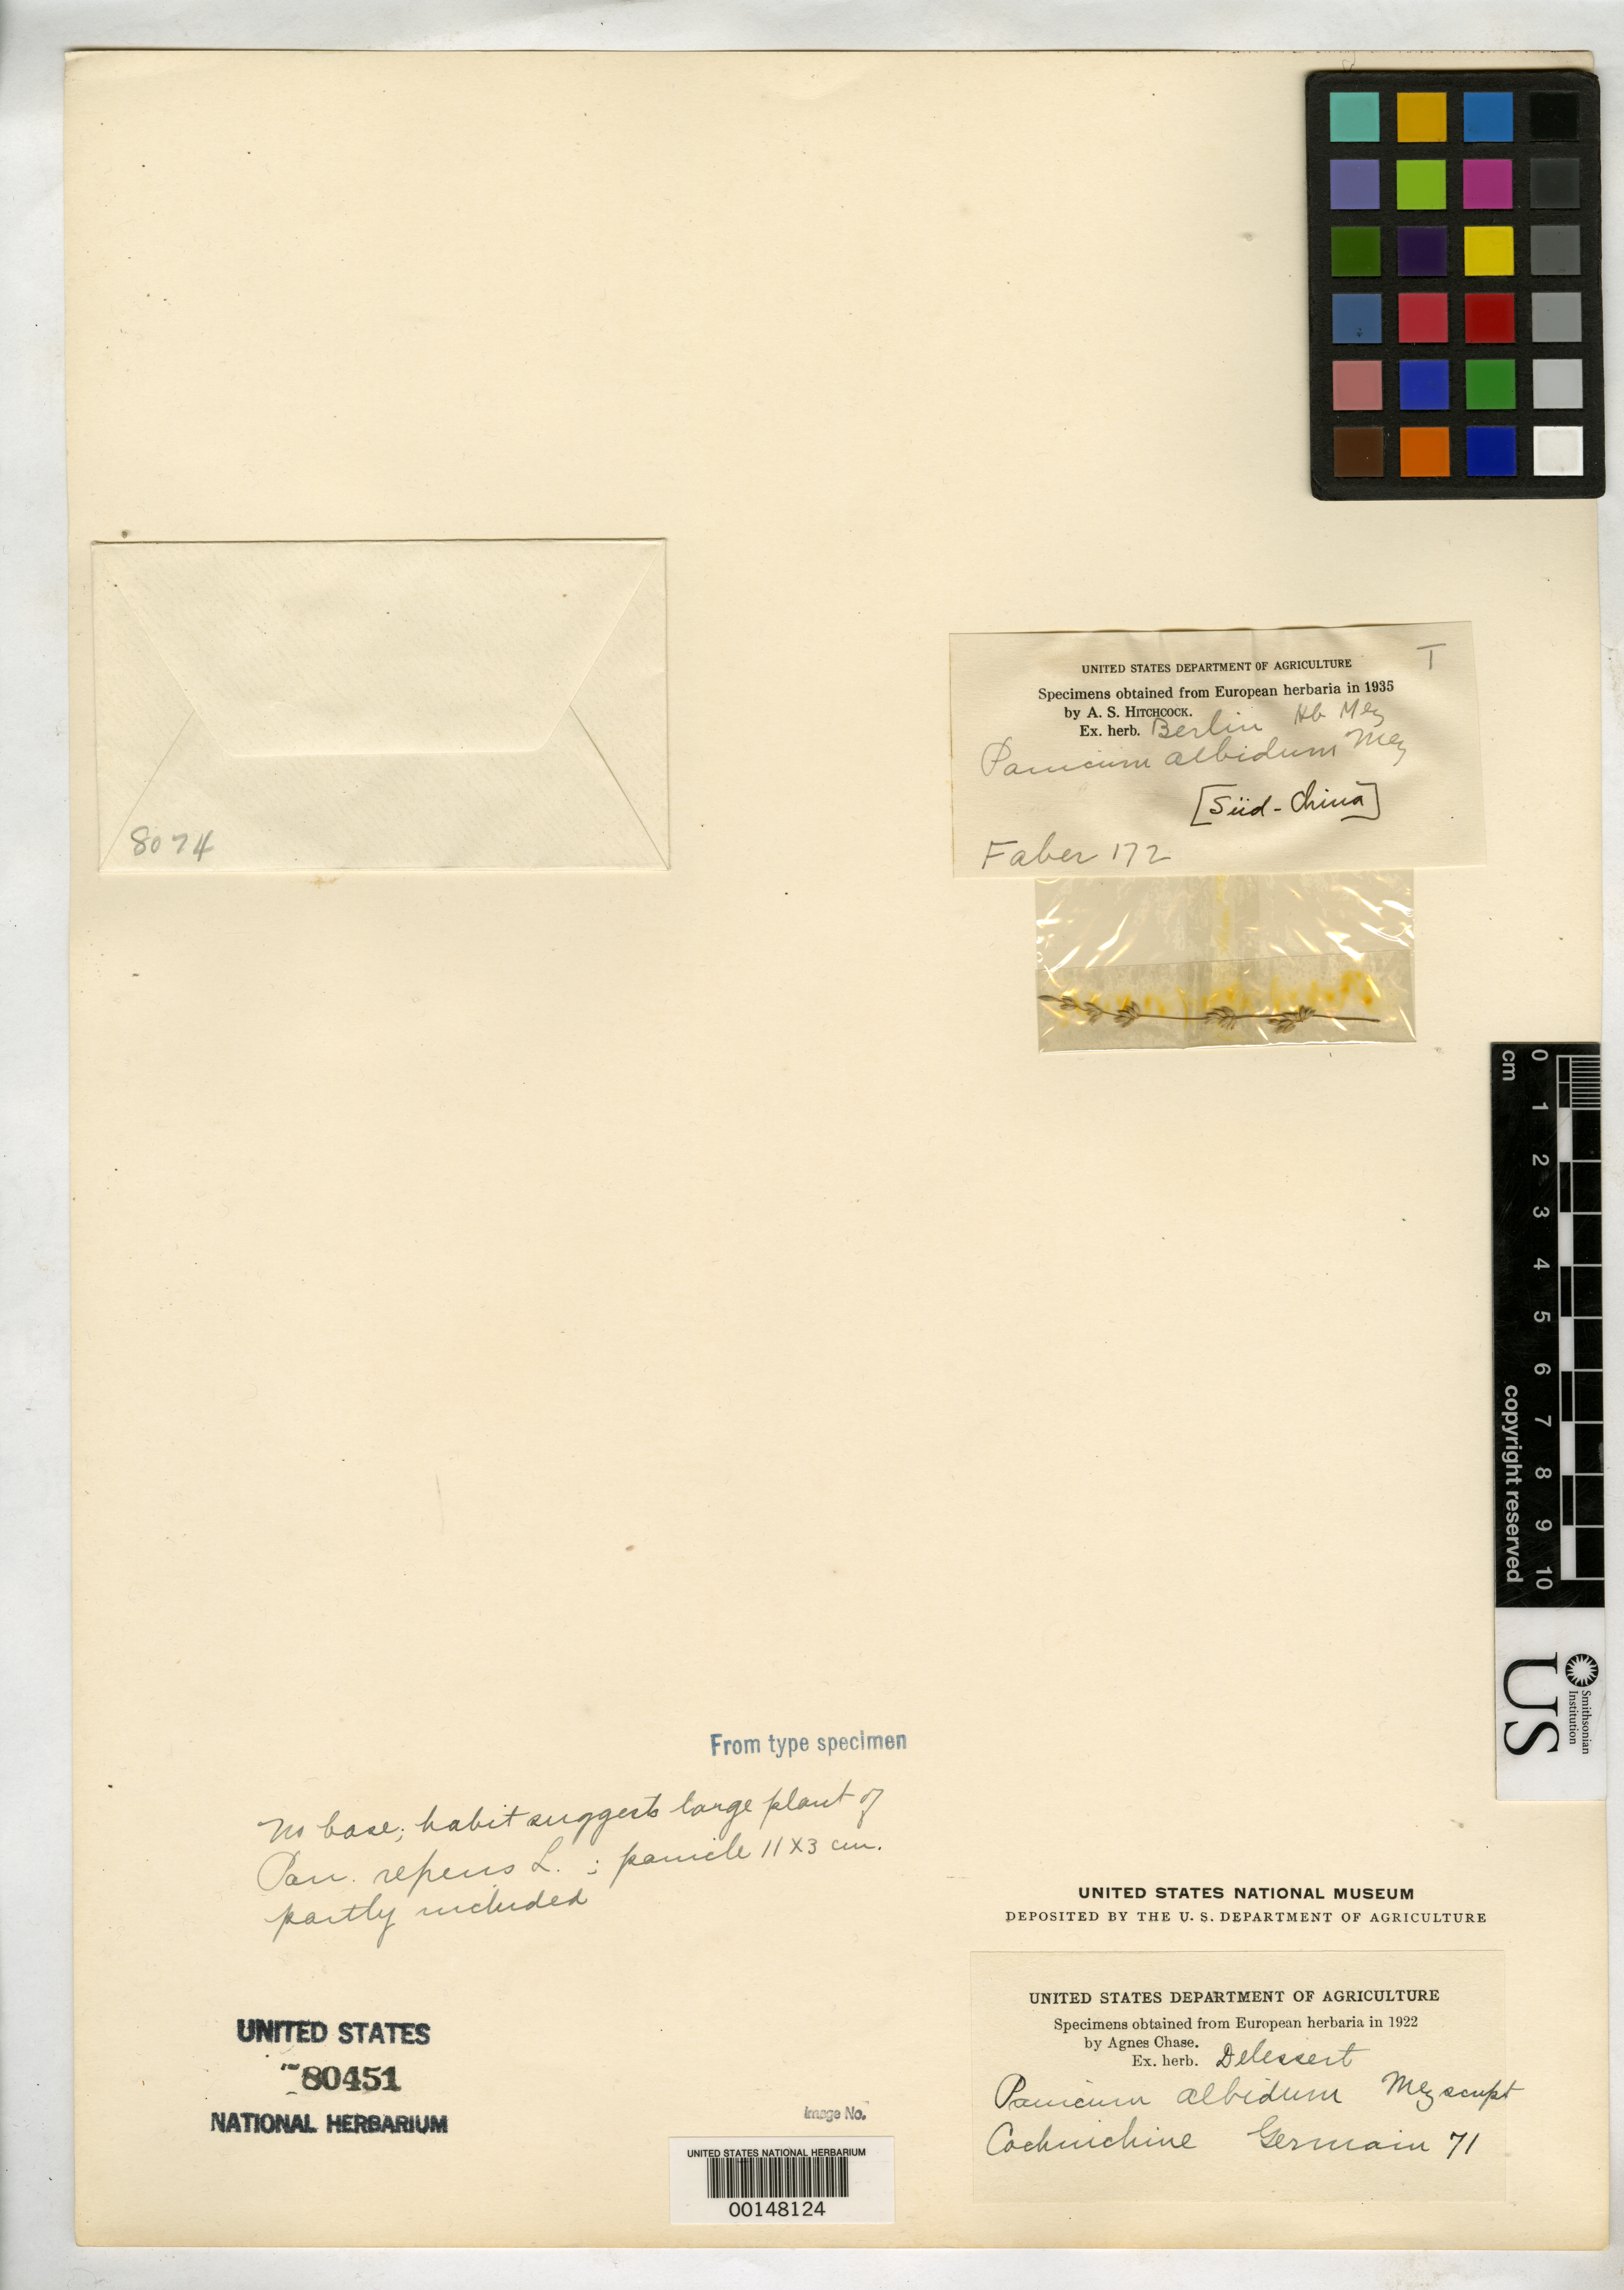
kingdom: Plantae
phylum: Tracheophyta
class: Liliopsida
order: Poales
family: Poaceae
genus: Panicum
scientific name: Panicum albidum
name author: Mez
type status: Type Fragment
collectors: R. Germain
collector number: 71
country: Vietnam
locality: "Cochine".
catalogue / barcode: US 80451